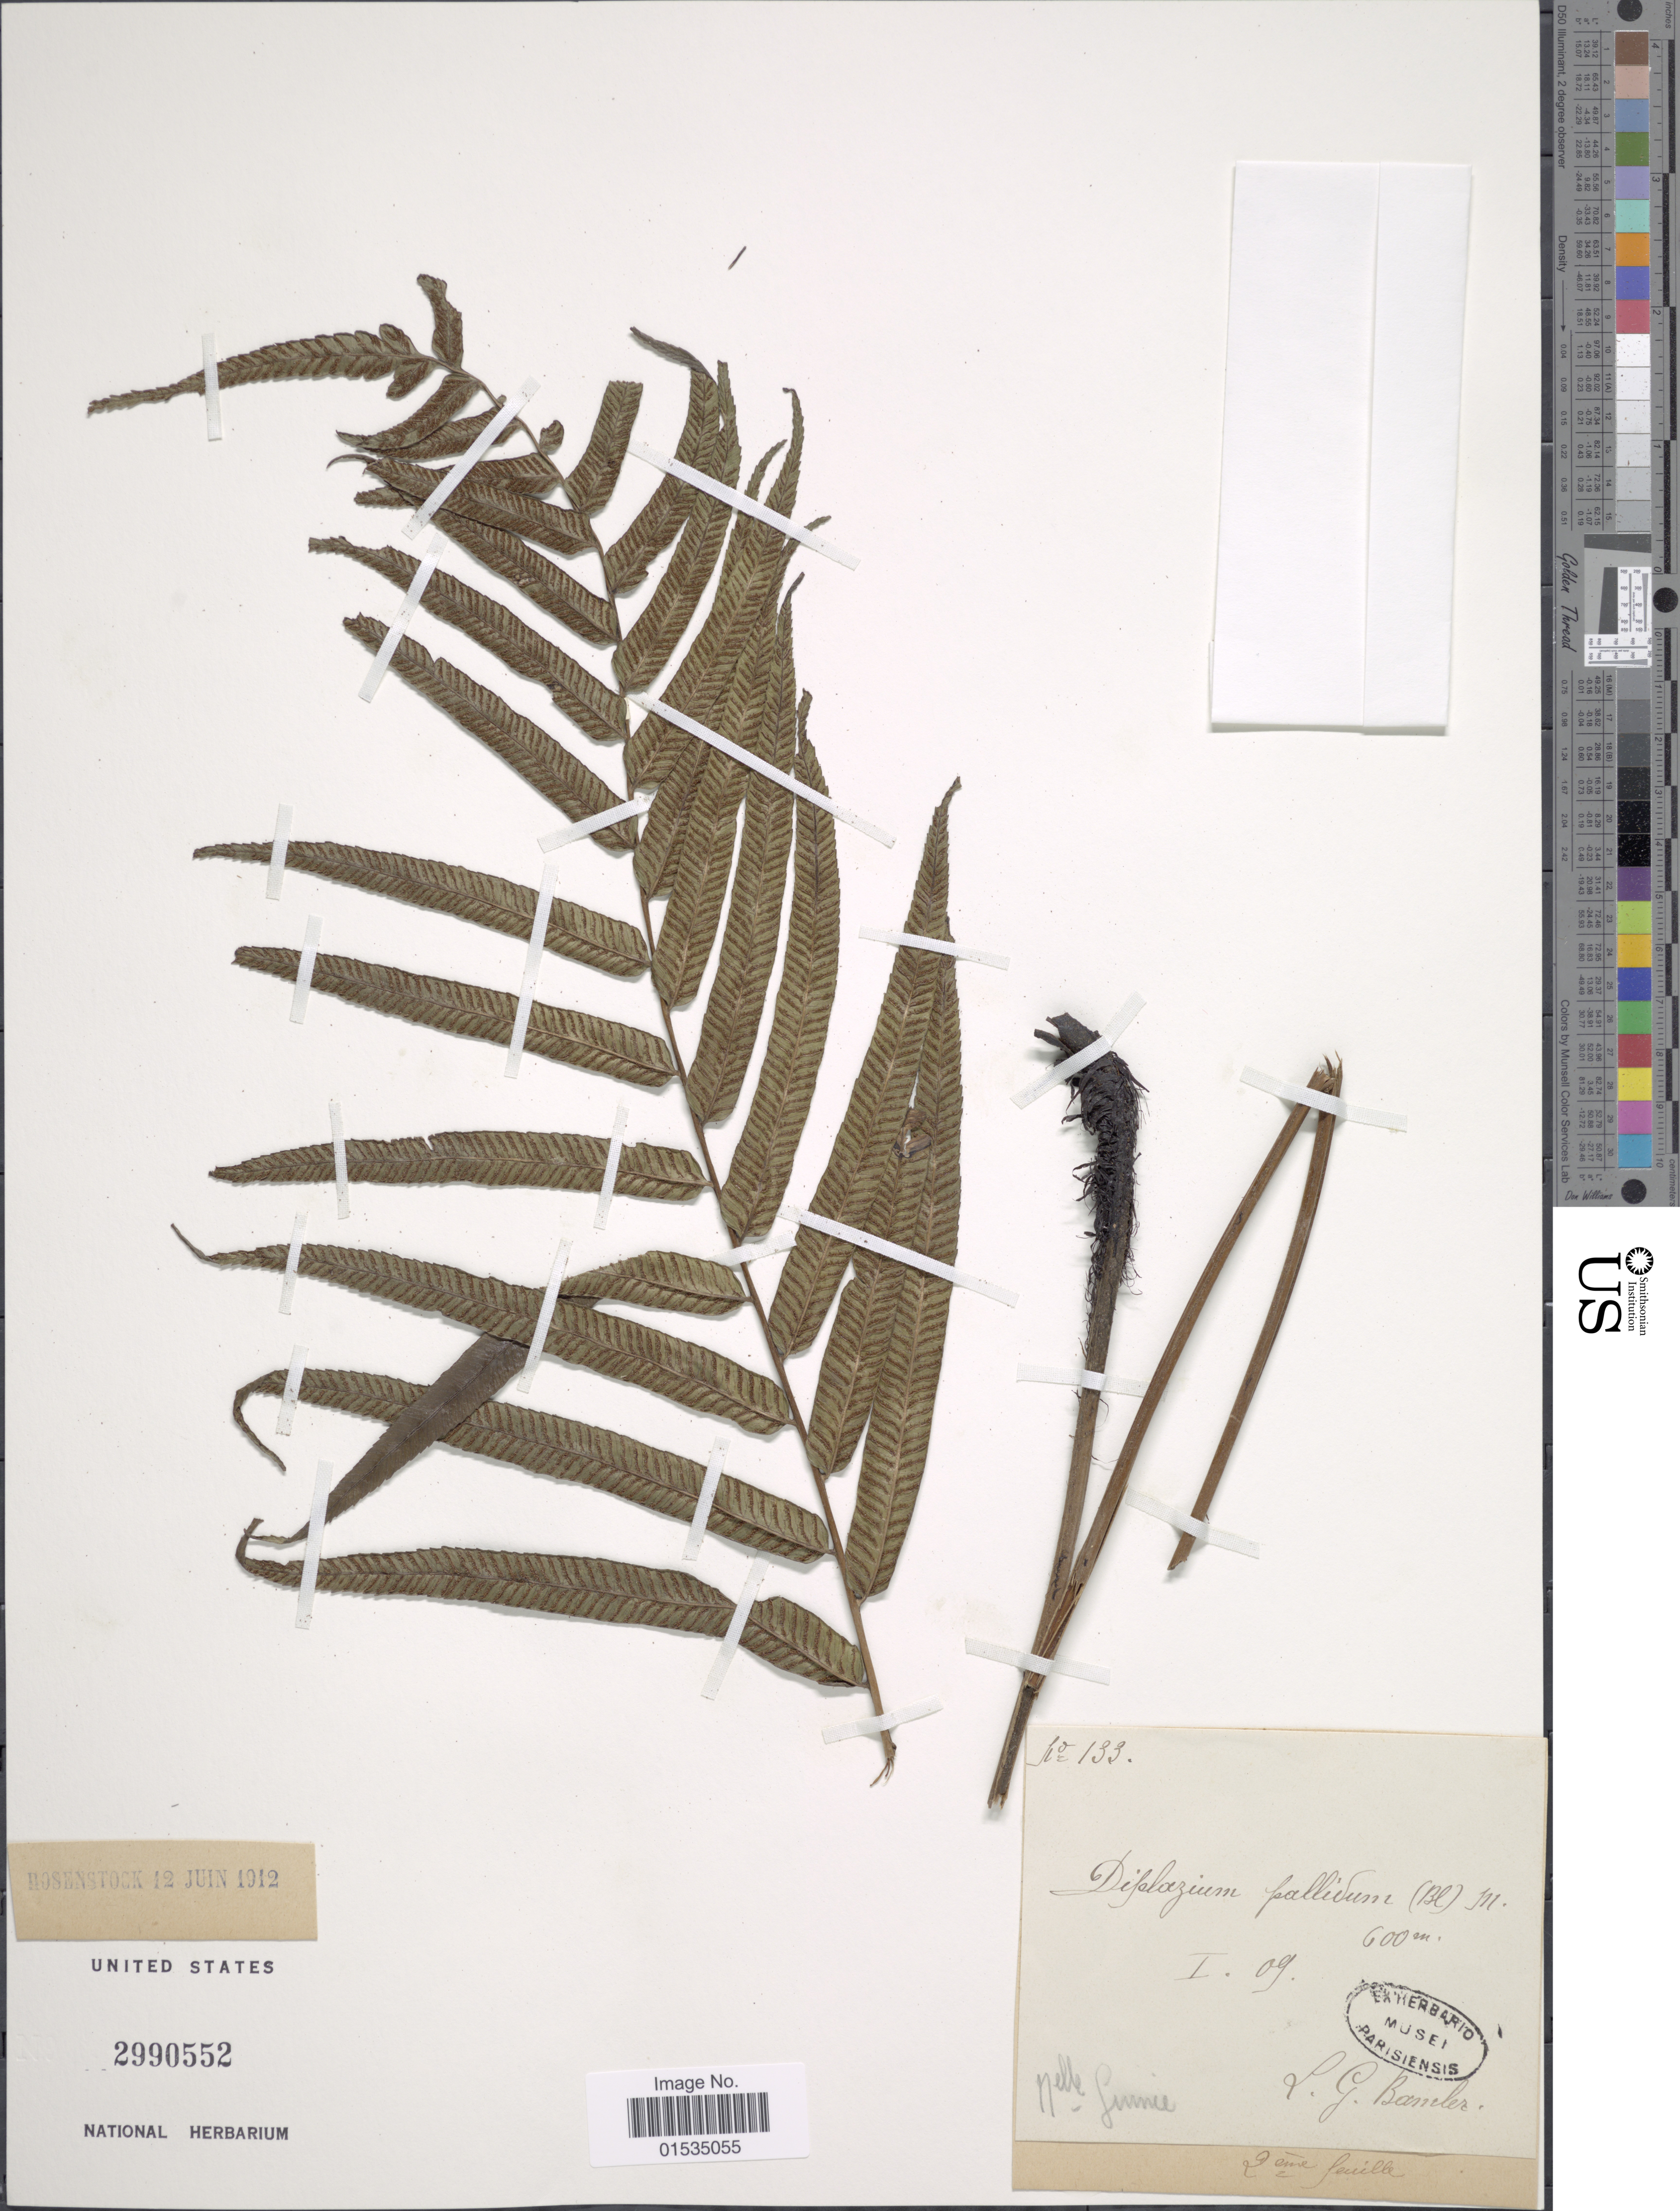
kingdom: Plantae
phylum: Tracheophyta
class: Polypodiopsida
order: Polypodiales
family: Athyriaceae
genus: Diplazium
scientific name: Diplazium pallidum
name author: (Blume) T. Moore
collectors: Bamler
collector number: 133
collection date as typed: Transcribed d/m/y: /1/9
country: Papua New Guinea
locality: Nelle Guniee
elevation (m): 600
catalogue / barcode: US 2990552